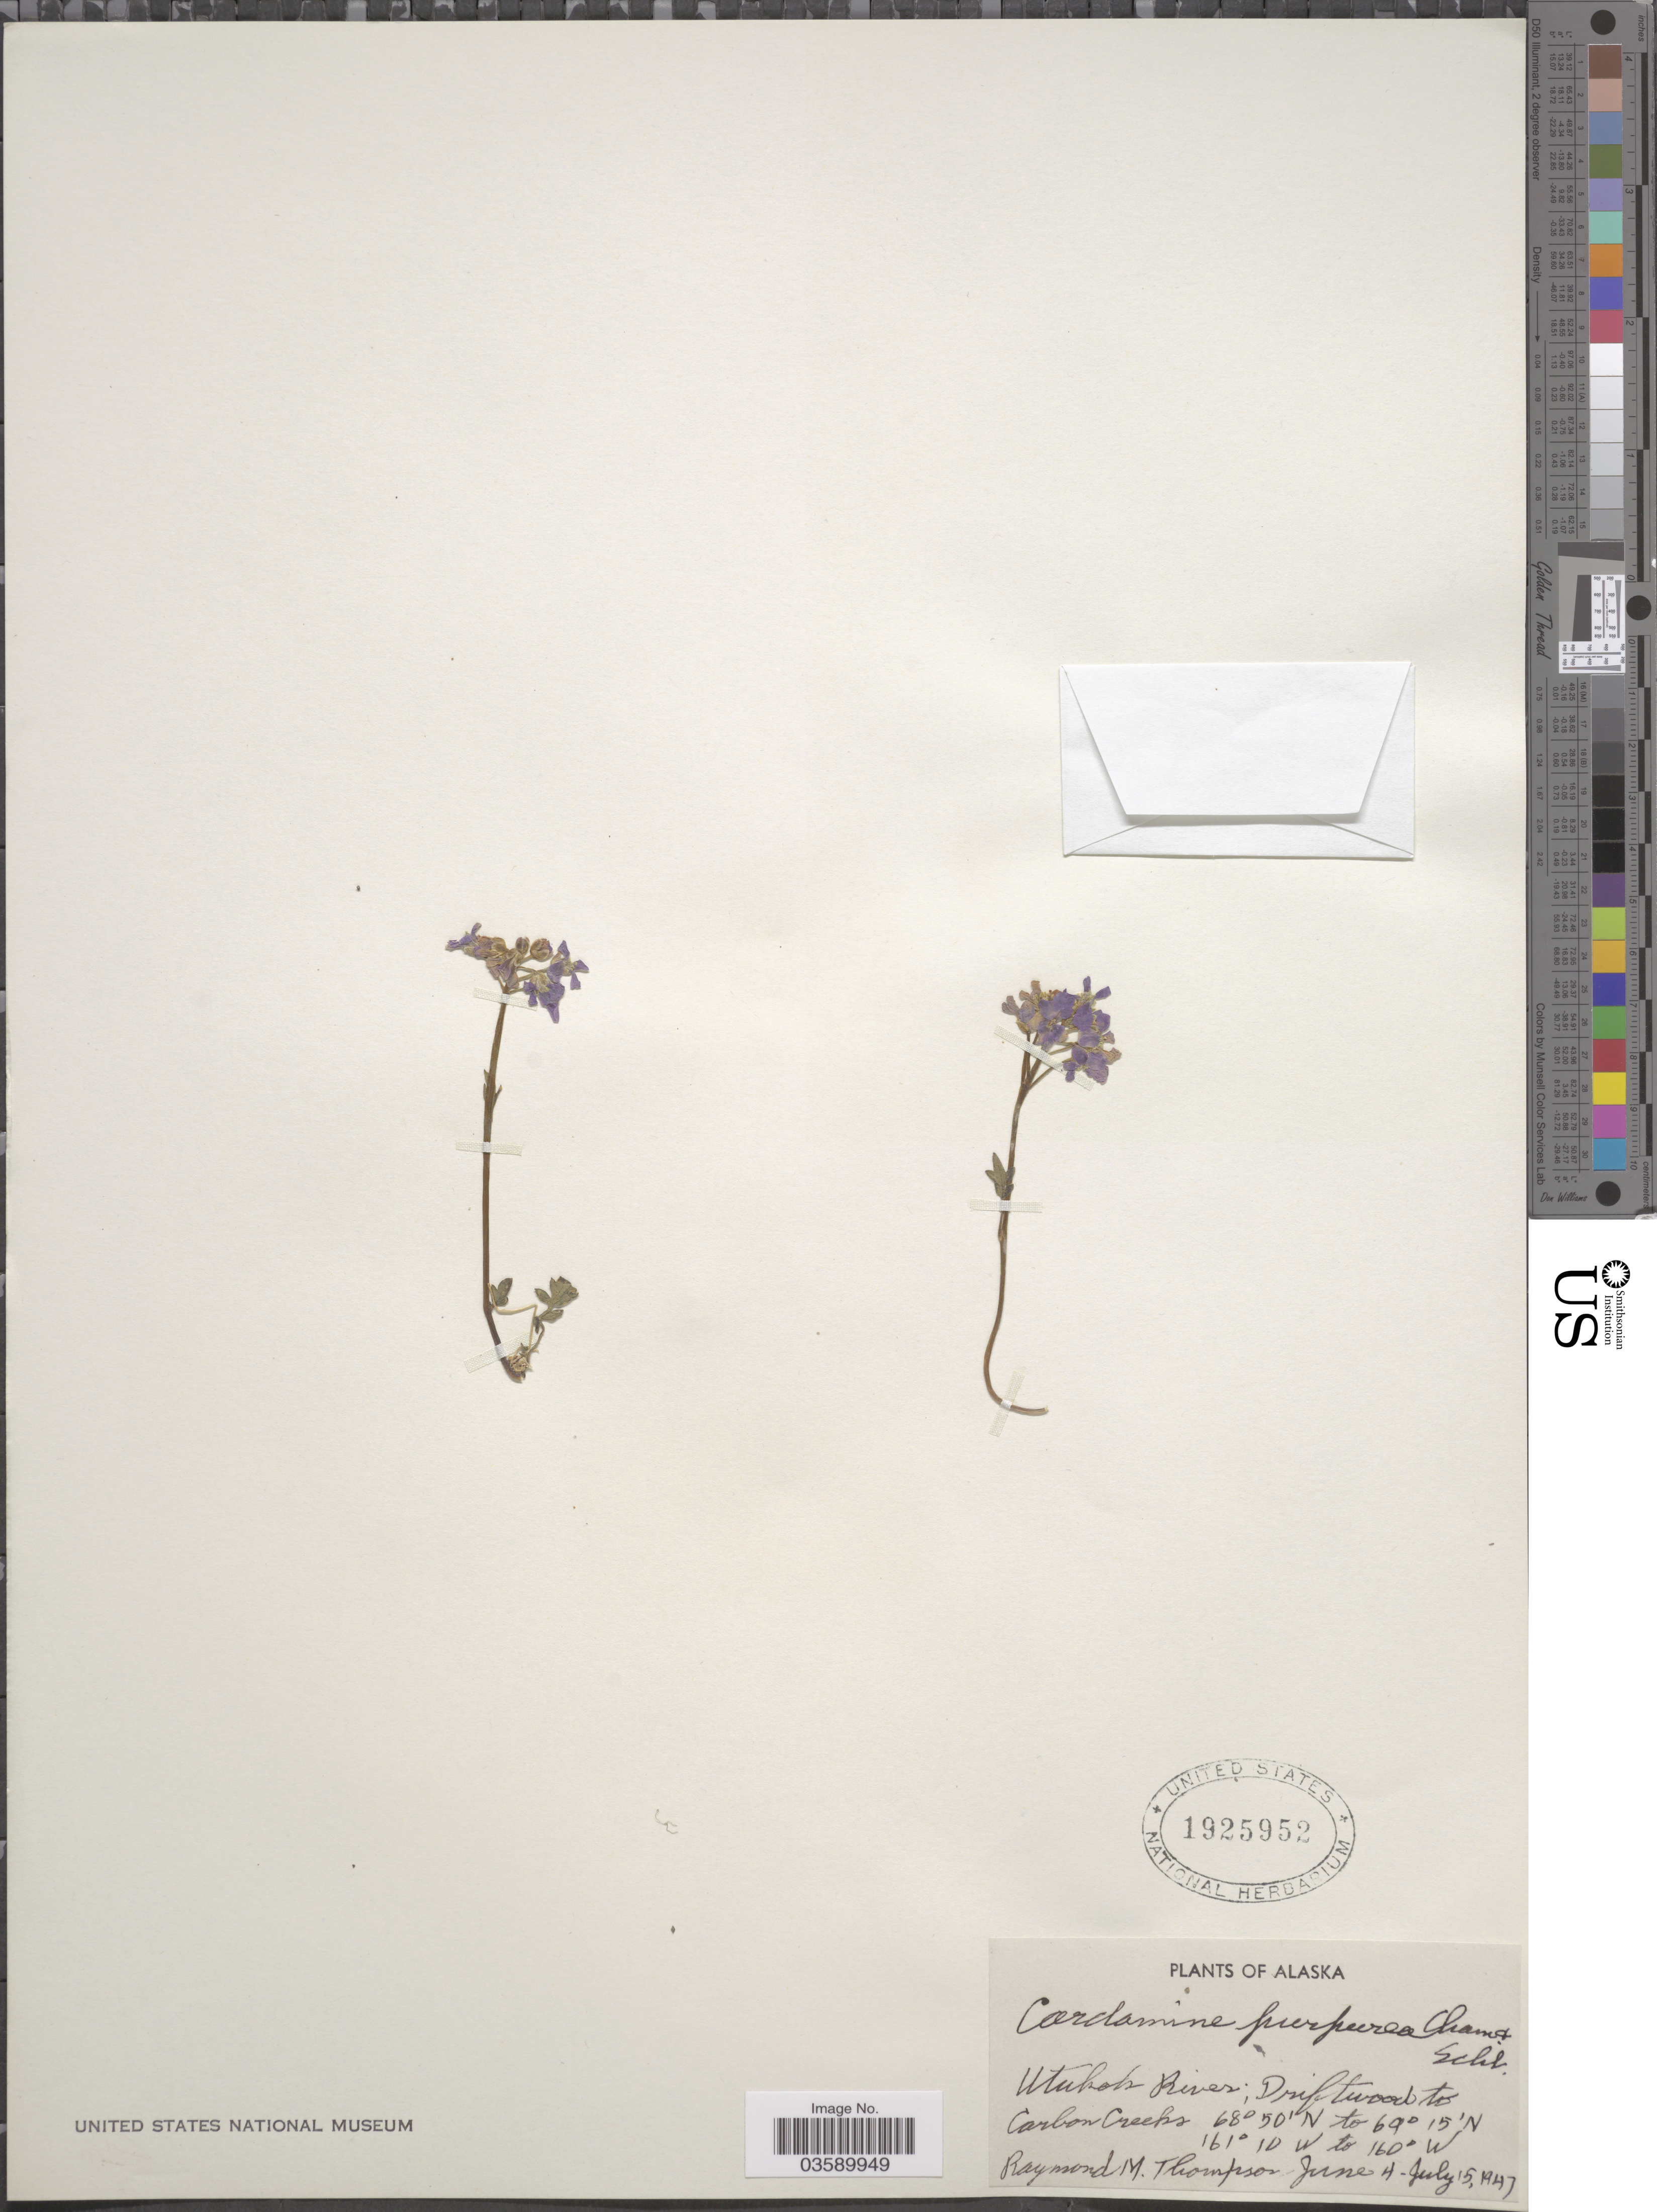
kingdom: Plantae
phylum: Tracheophyta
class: Magnoliopsida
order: Brassicales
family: Brassicaceae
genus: Cardamine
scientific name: Cardamine purpurea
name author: Cham. & Schltdl.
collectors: R. Thompson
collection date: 1947-06-04/1947-07-15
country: United States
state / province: Alaska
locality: Utukok River; Driftwood to Carbon Creeks.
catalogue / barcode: US 1925952